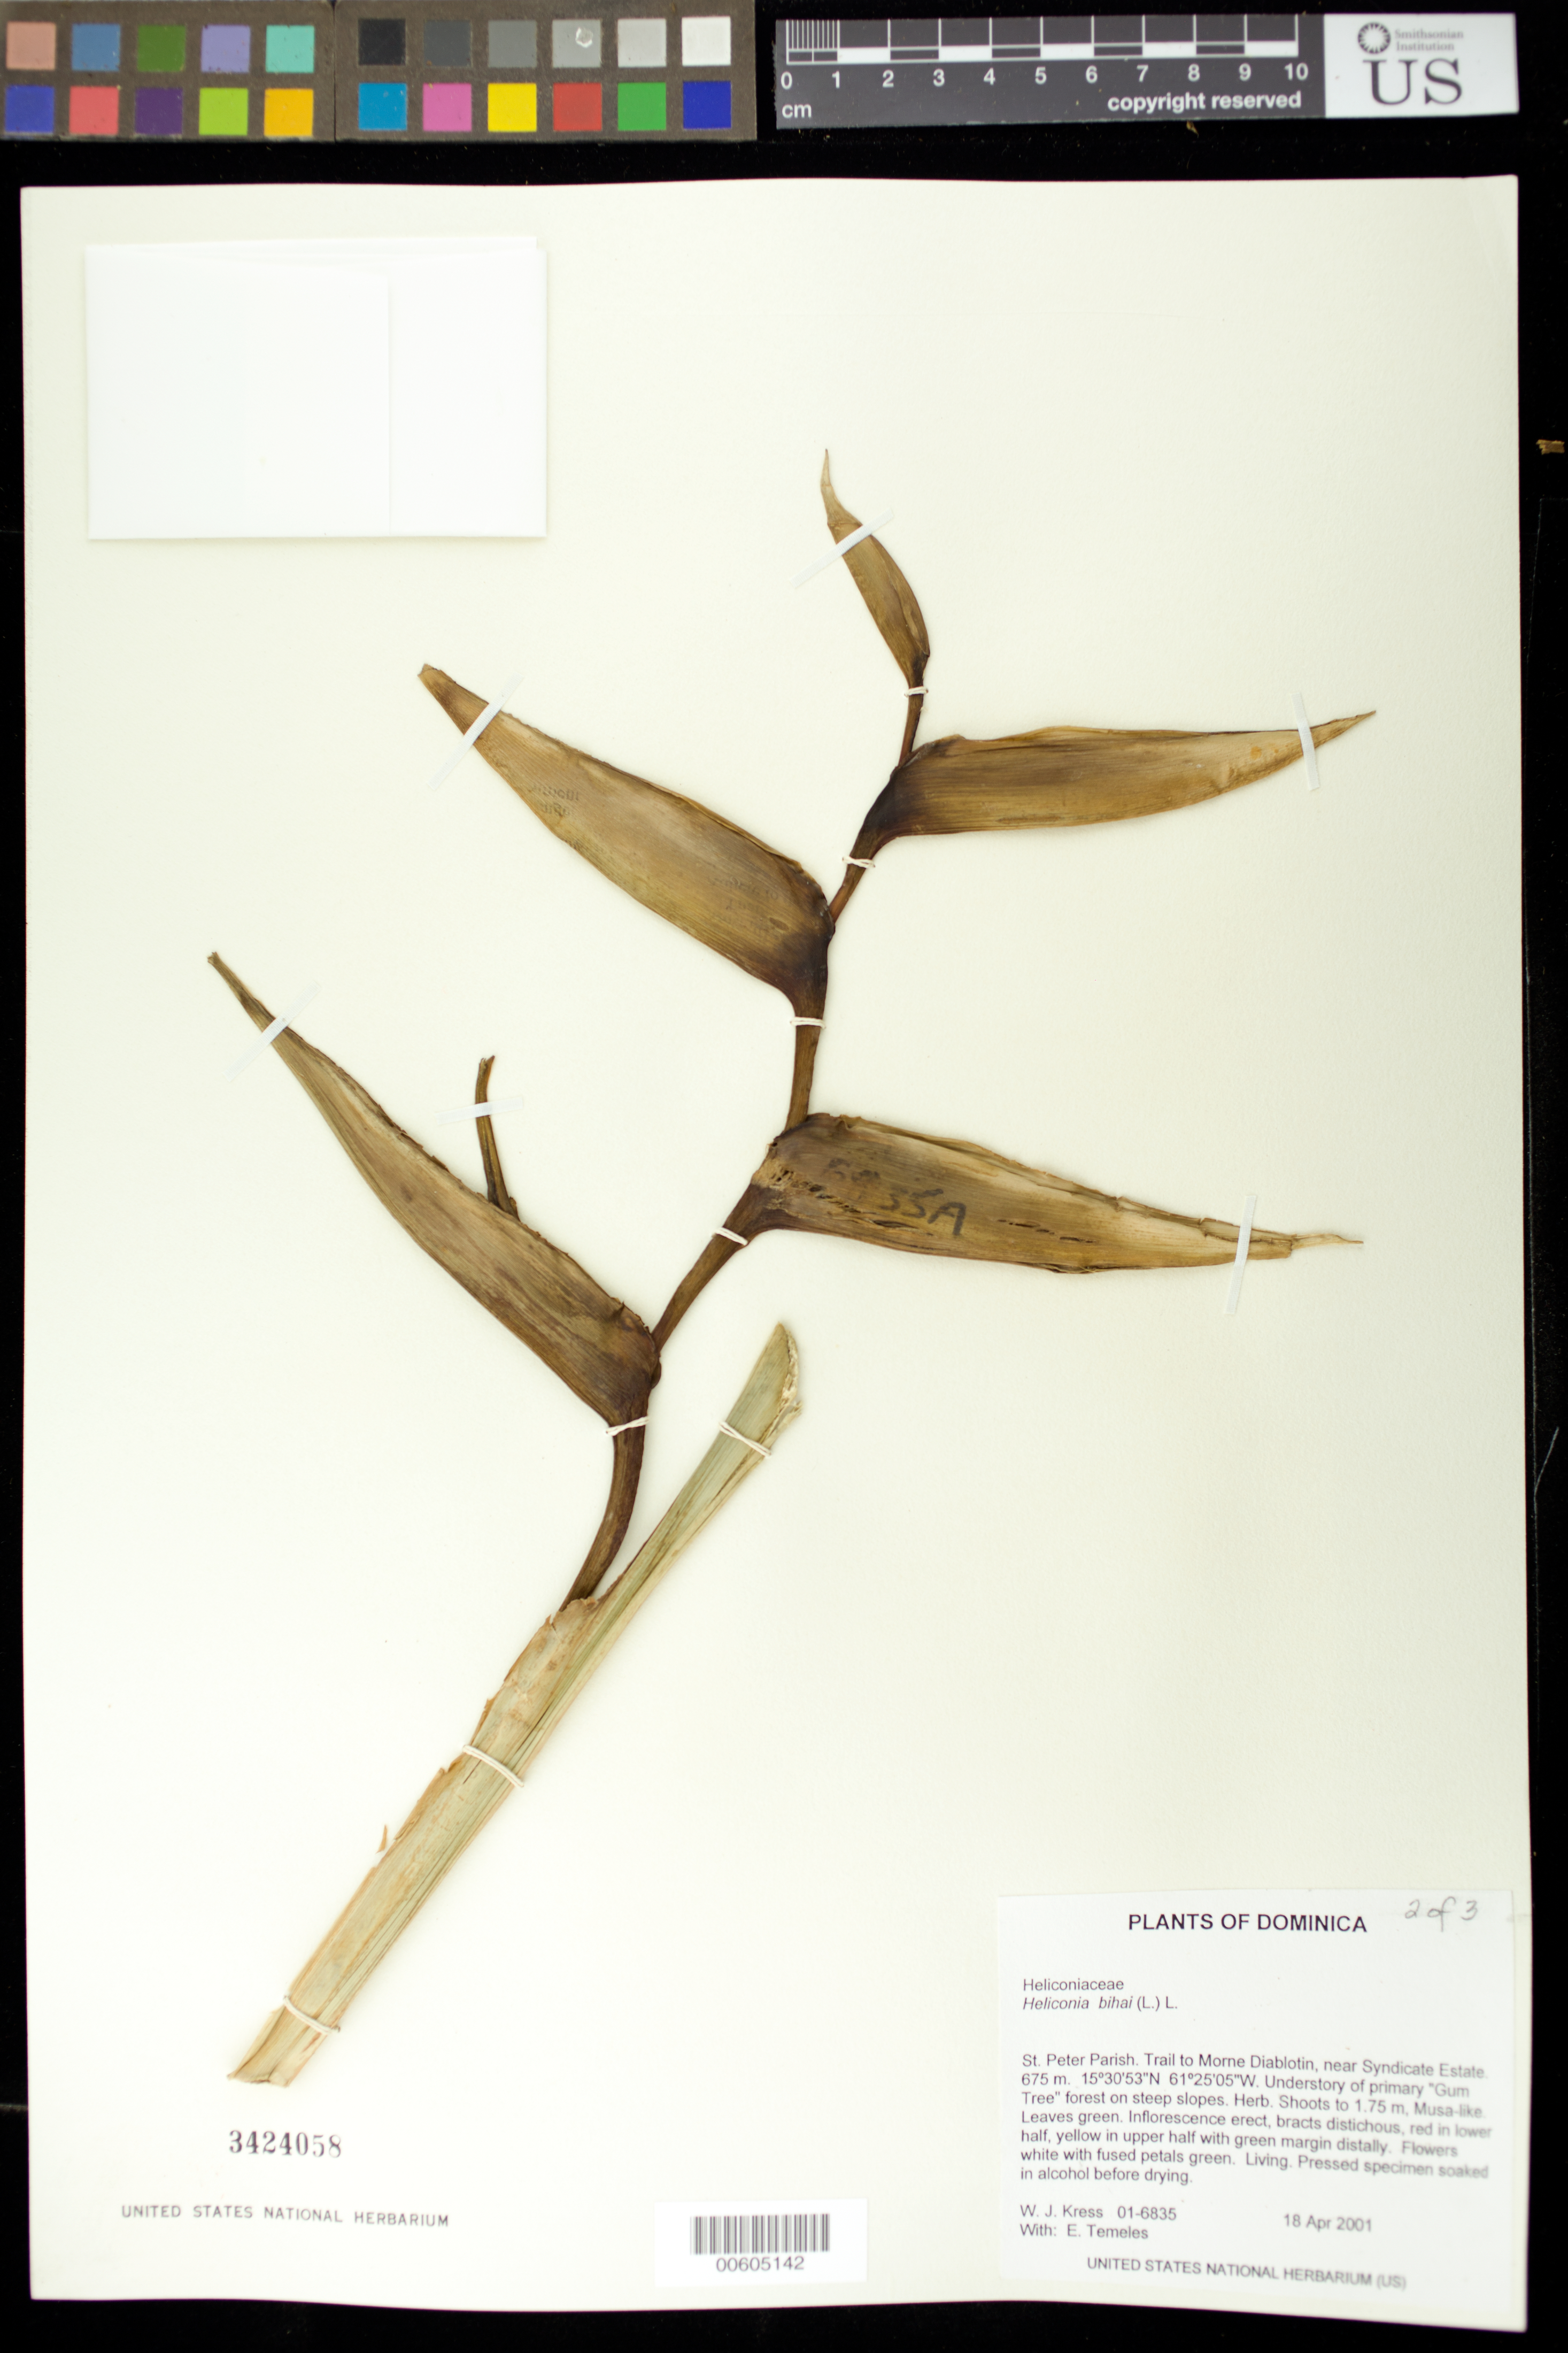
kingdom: Plantae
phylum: Tracheophyta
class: Liliopsida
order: Zingiberales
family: Heliconiaceae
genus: Heliconia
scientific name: Heliconia bihai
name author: (L.) L.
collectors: W. J. Kress & E. Temeles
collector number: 01-6835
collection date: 2001-04-18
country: Dominica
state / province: St. Peter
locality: Trail to Morne Diablotin, near Syndicate Estate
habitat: Understory of primary "Gum Tree" forest on steep slopes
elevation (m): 675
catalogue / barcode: US 3424058